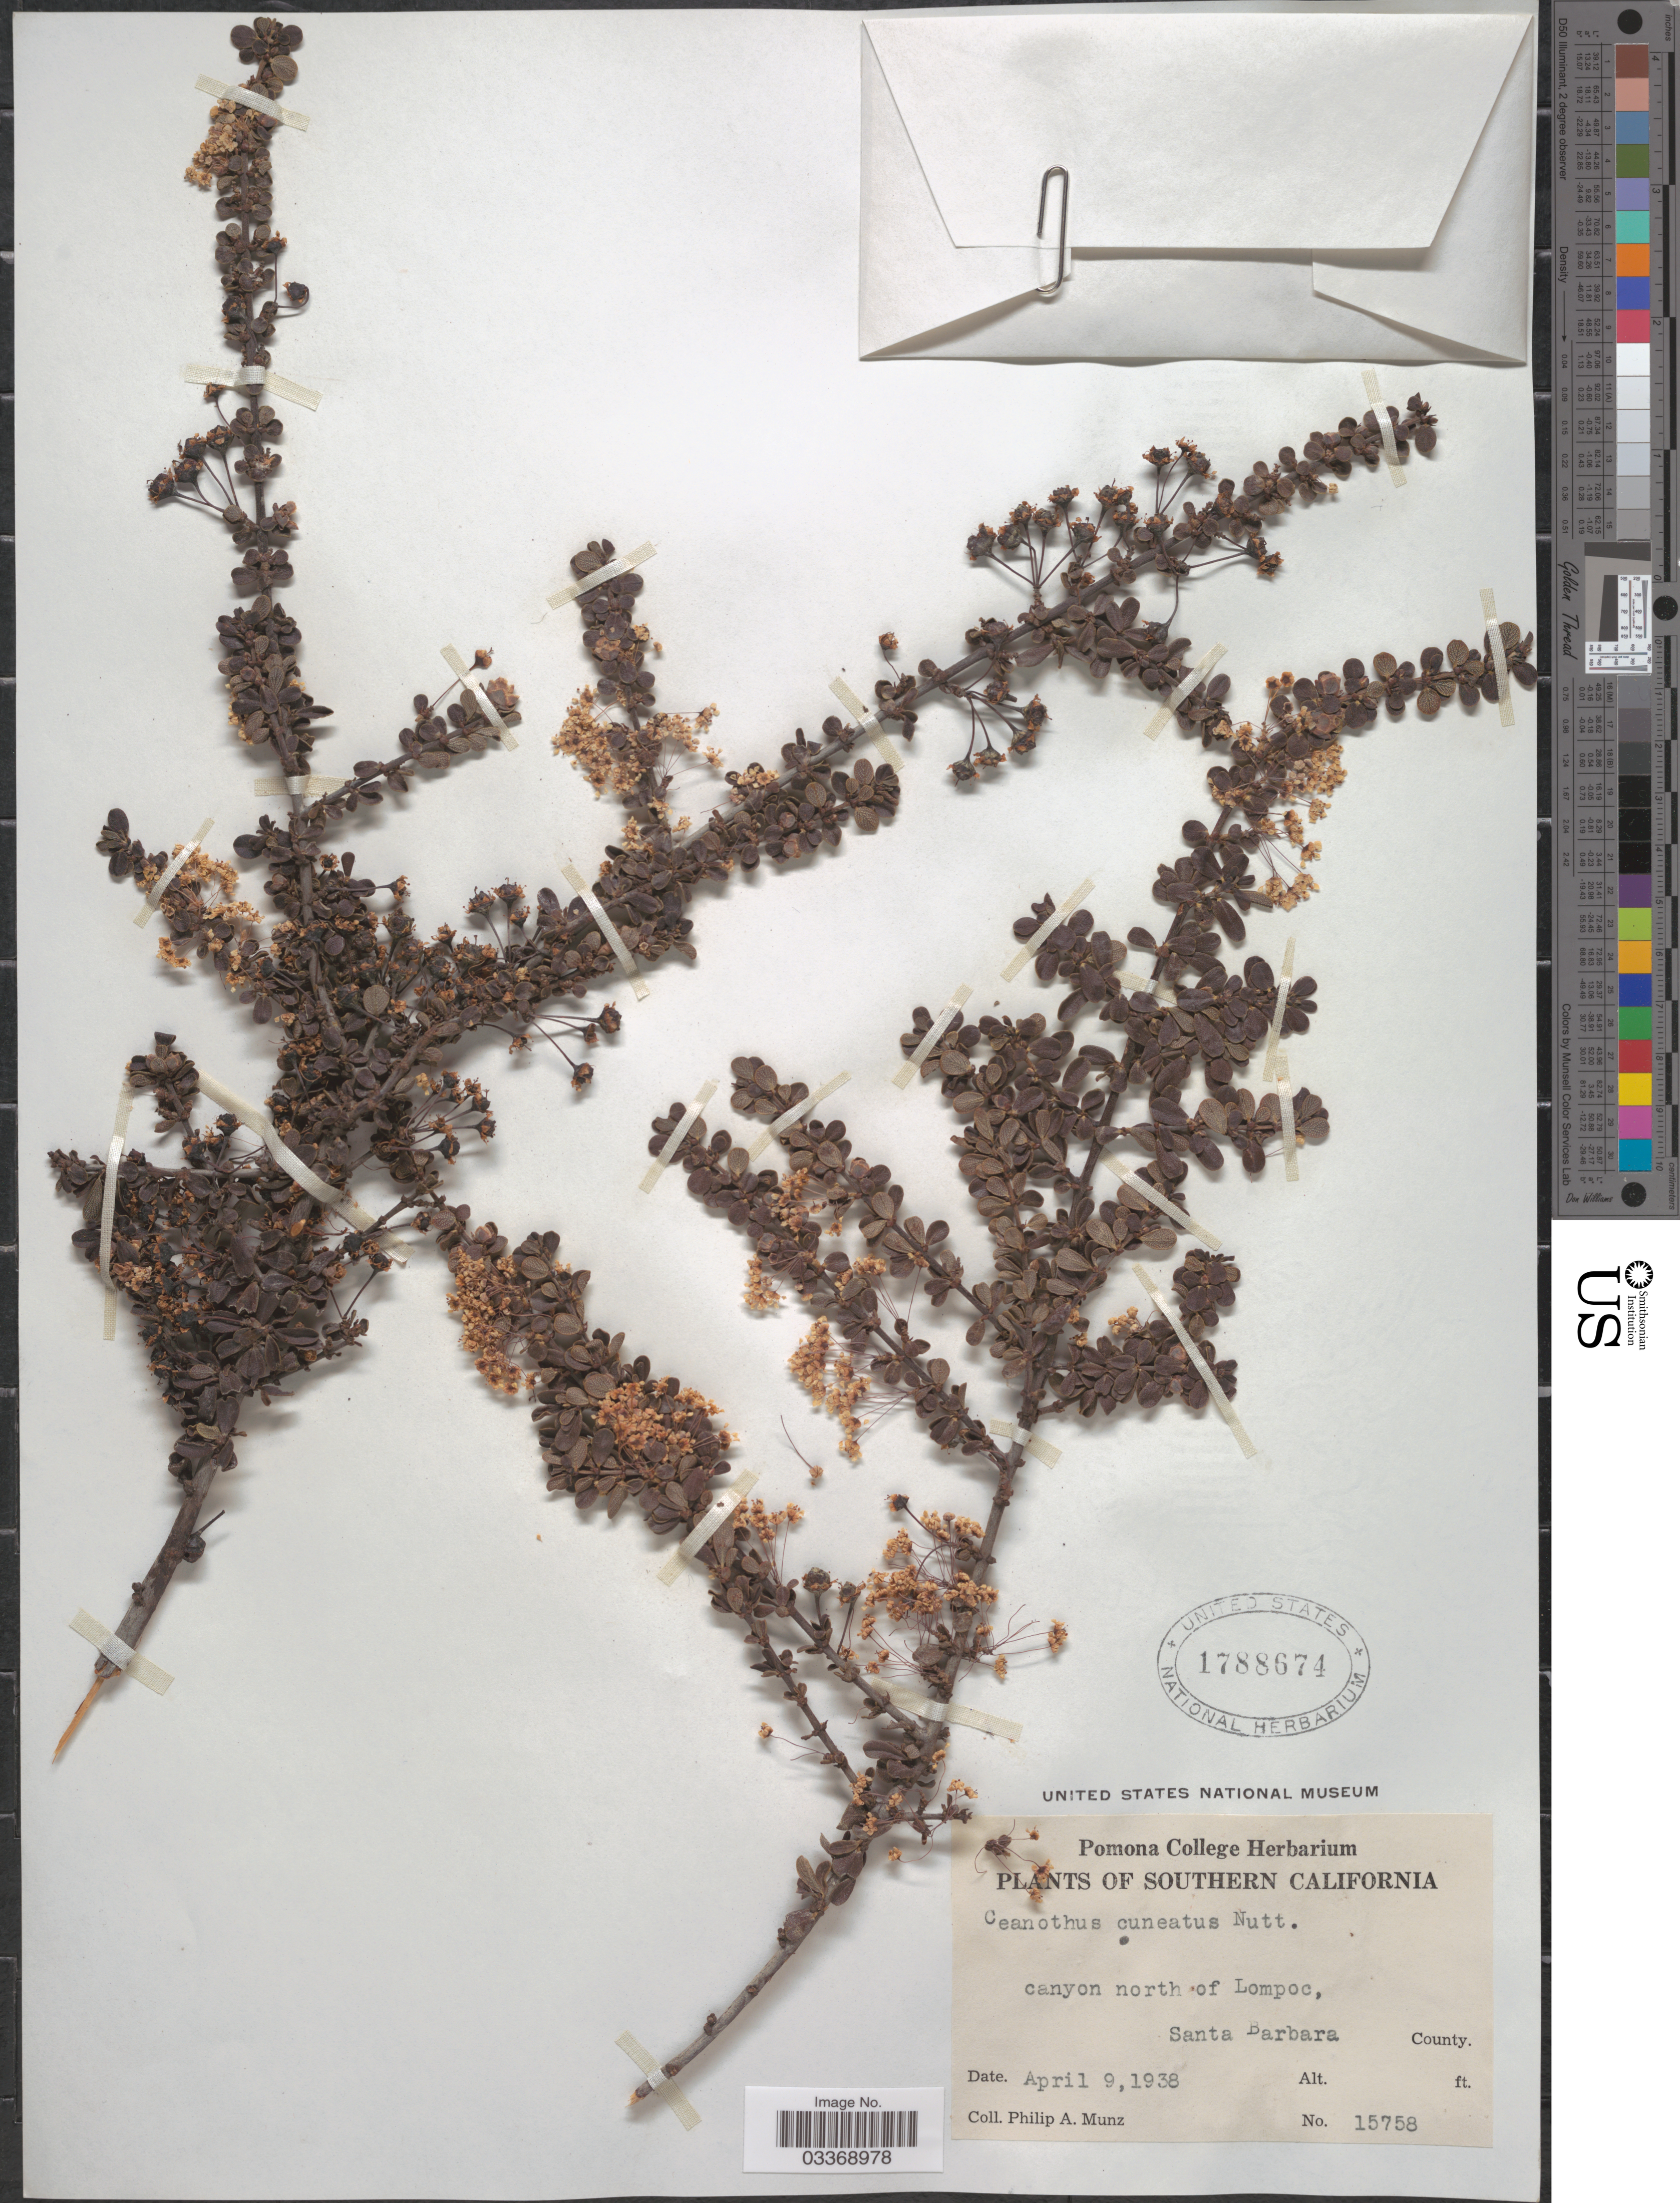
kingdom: Plantae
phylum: Tracheophyta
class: Magnoliopsida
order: Rosales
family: Rhamnaceae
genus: Ceanothus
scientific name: Ceanothus cuneatus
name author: (Hook.) Nutt.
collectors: P. A. Munz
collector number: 15758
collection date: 1938-04-09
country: United States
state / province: California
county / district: Santa Barbara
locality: Southern California. Canyon north of Lompoc, Santa Barbara County.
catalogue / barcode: US 1788674